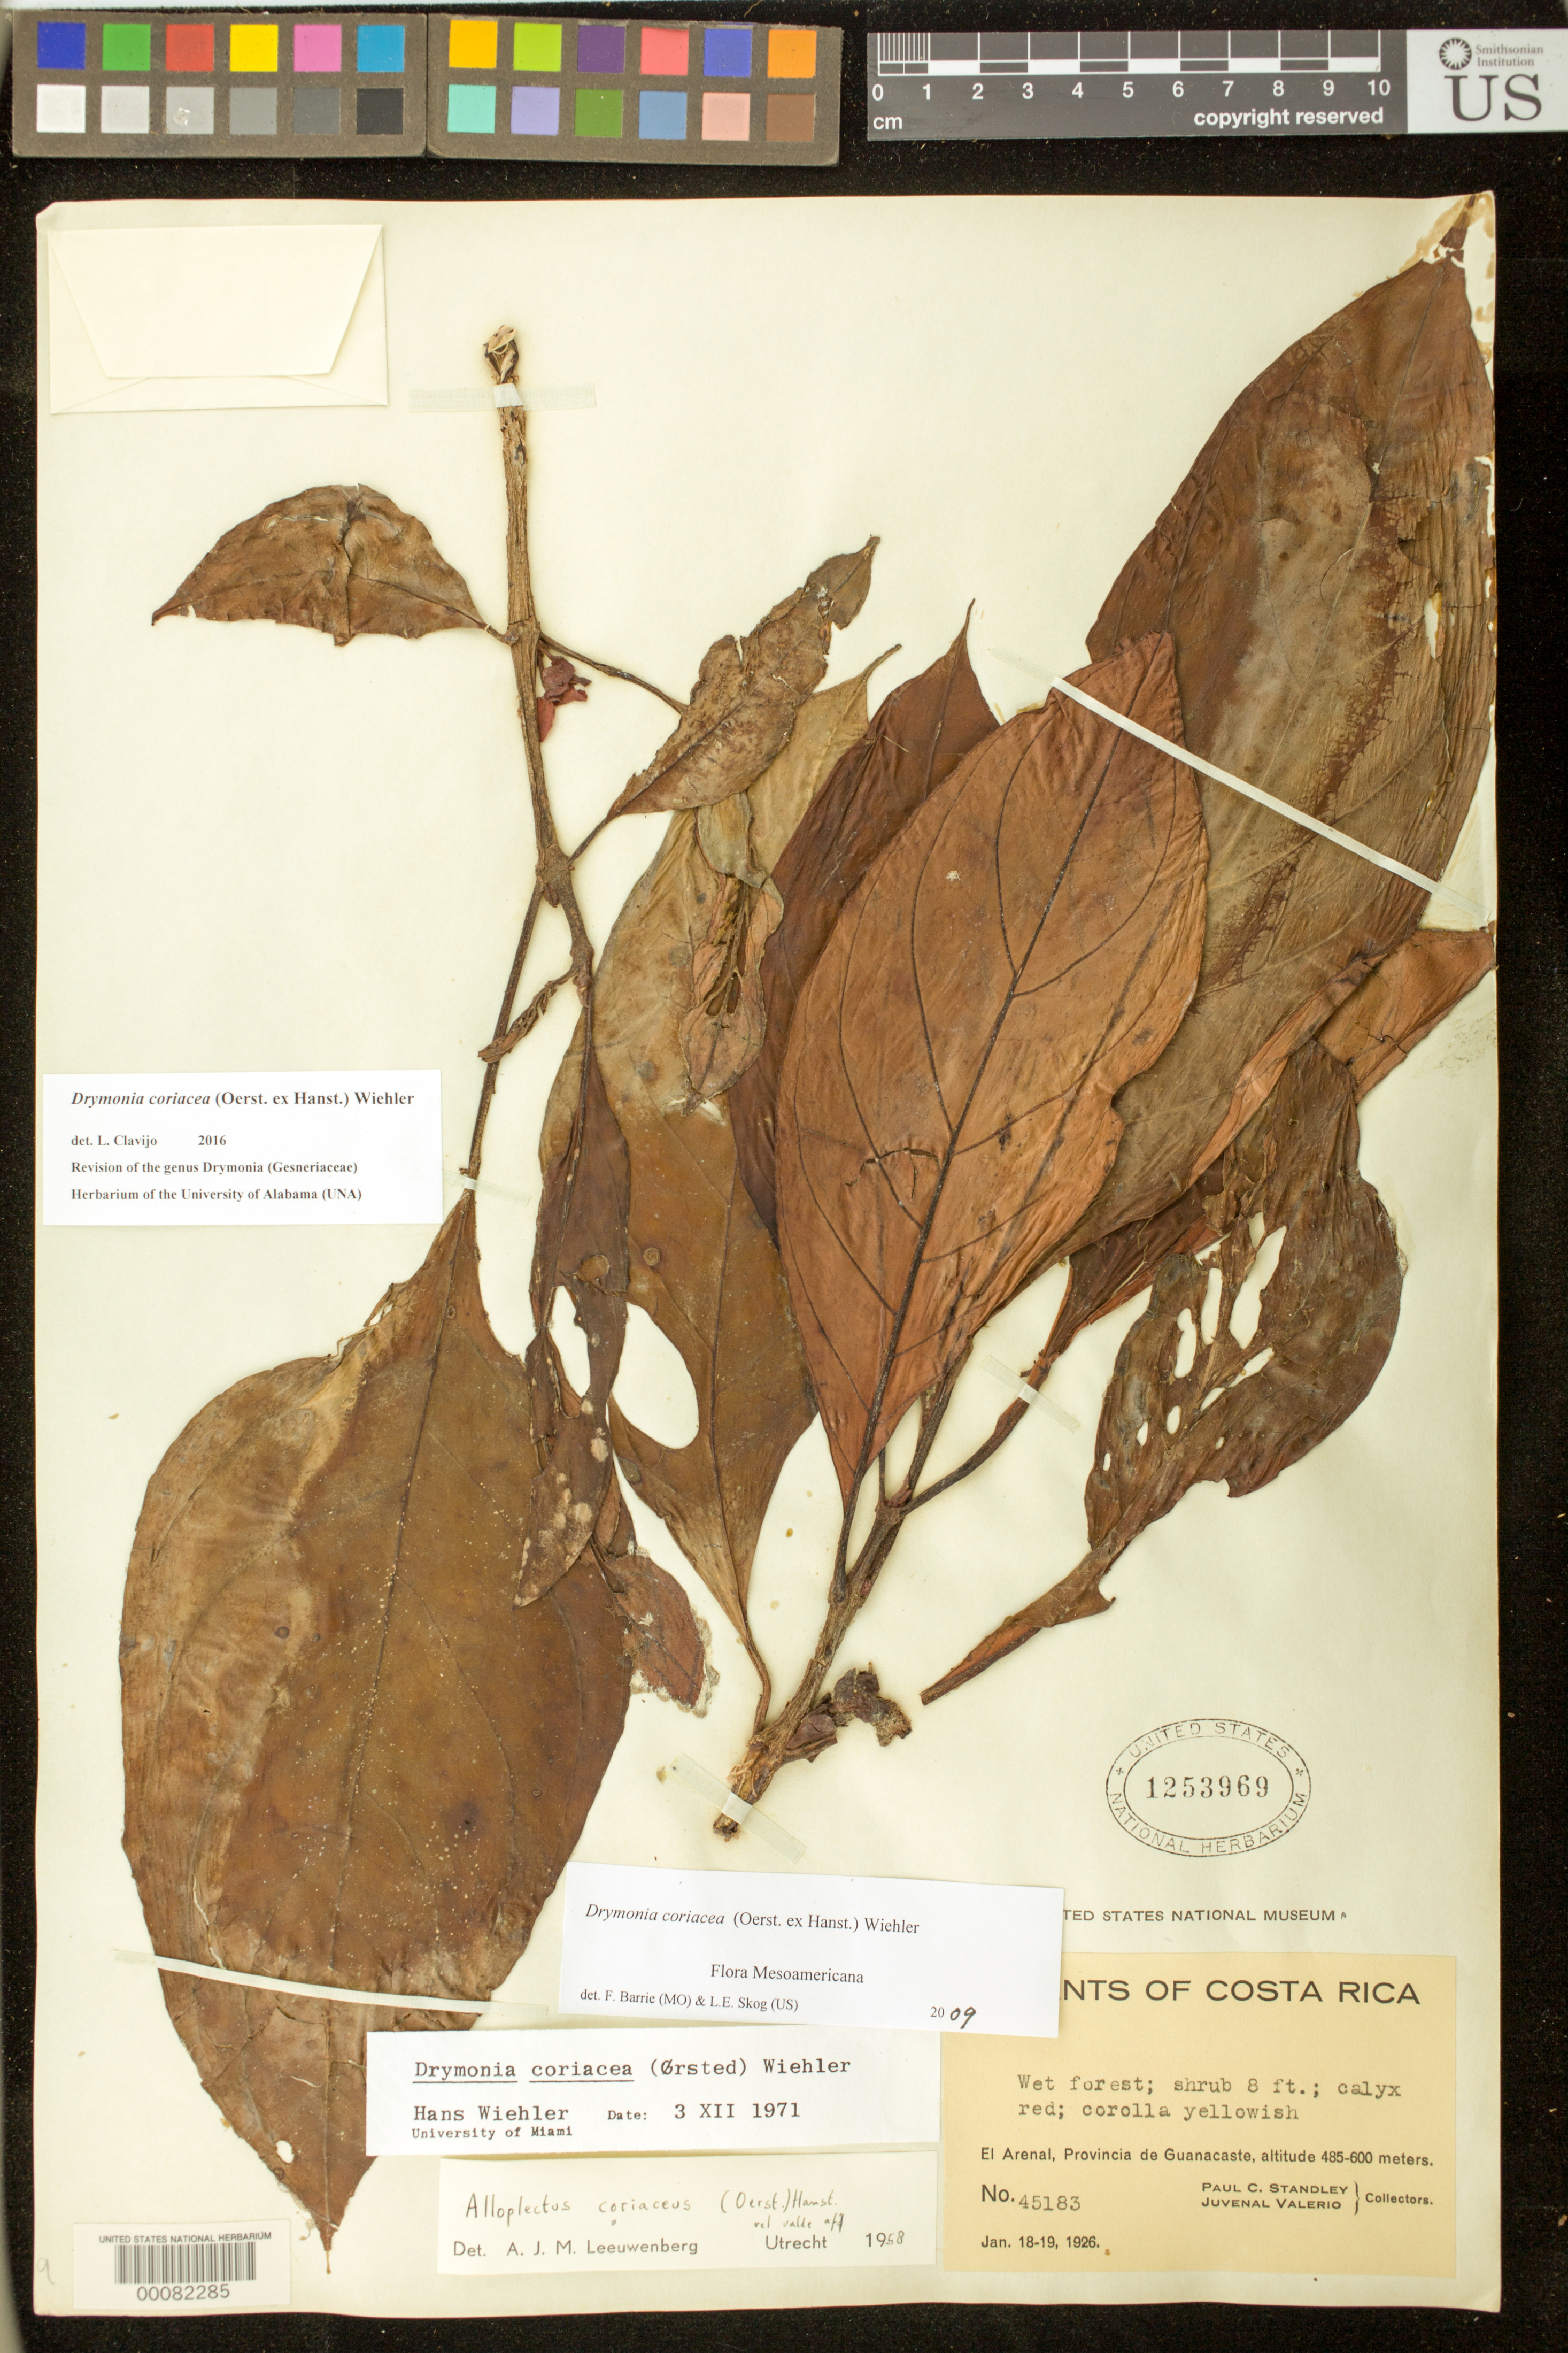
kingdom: Plantae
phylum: Tracheophyta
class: Magnoliopsida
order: Lamiales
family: Gesneriaceae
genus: Drymonia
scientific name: Drymonia coriacea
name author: (Oerst. ex Hanst.) Wiehler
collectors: P. C. Standley & J. Valerio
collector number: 45183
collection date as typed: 18-19 Jan 1926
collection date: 1926-01-18/1926-01-19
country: Costa Rica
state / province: Guanacaste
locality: El Arenal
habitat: Wet forest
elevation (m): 485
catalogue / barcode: US 1253969